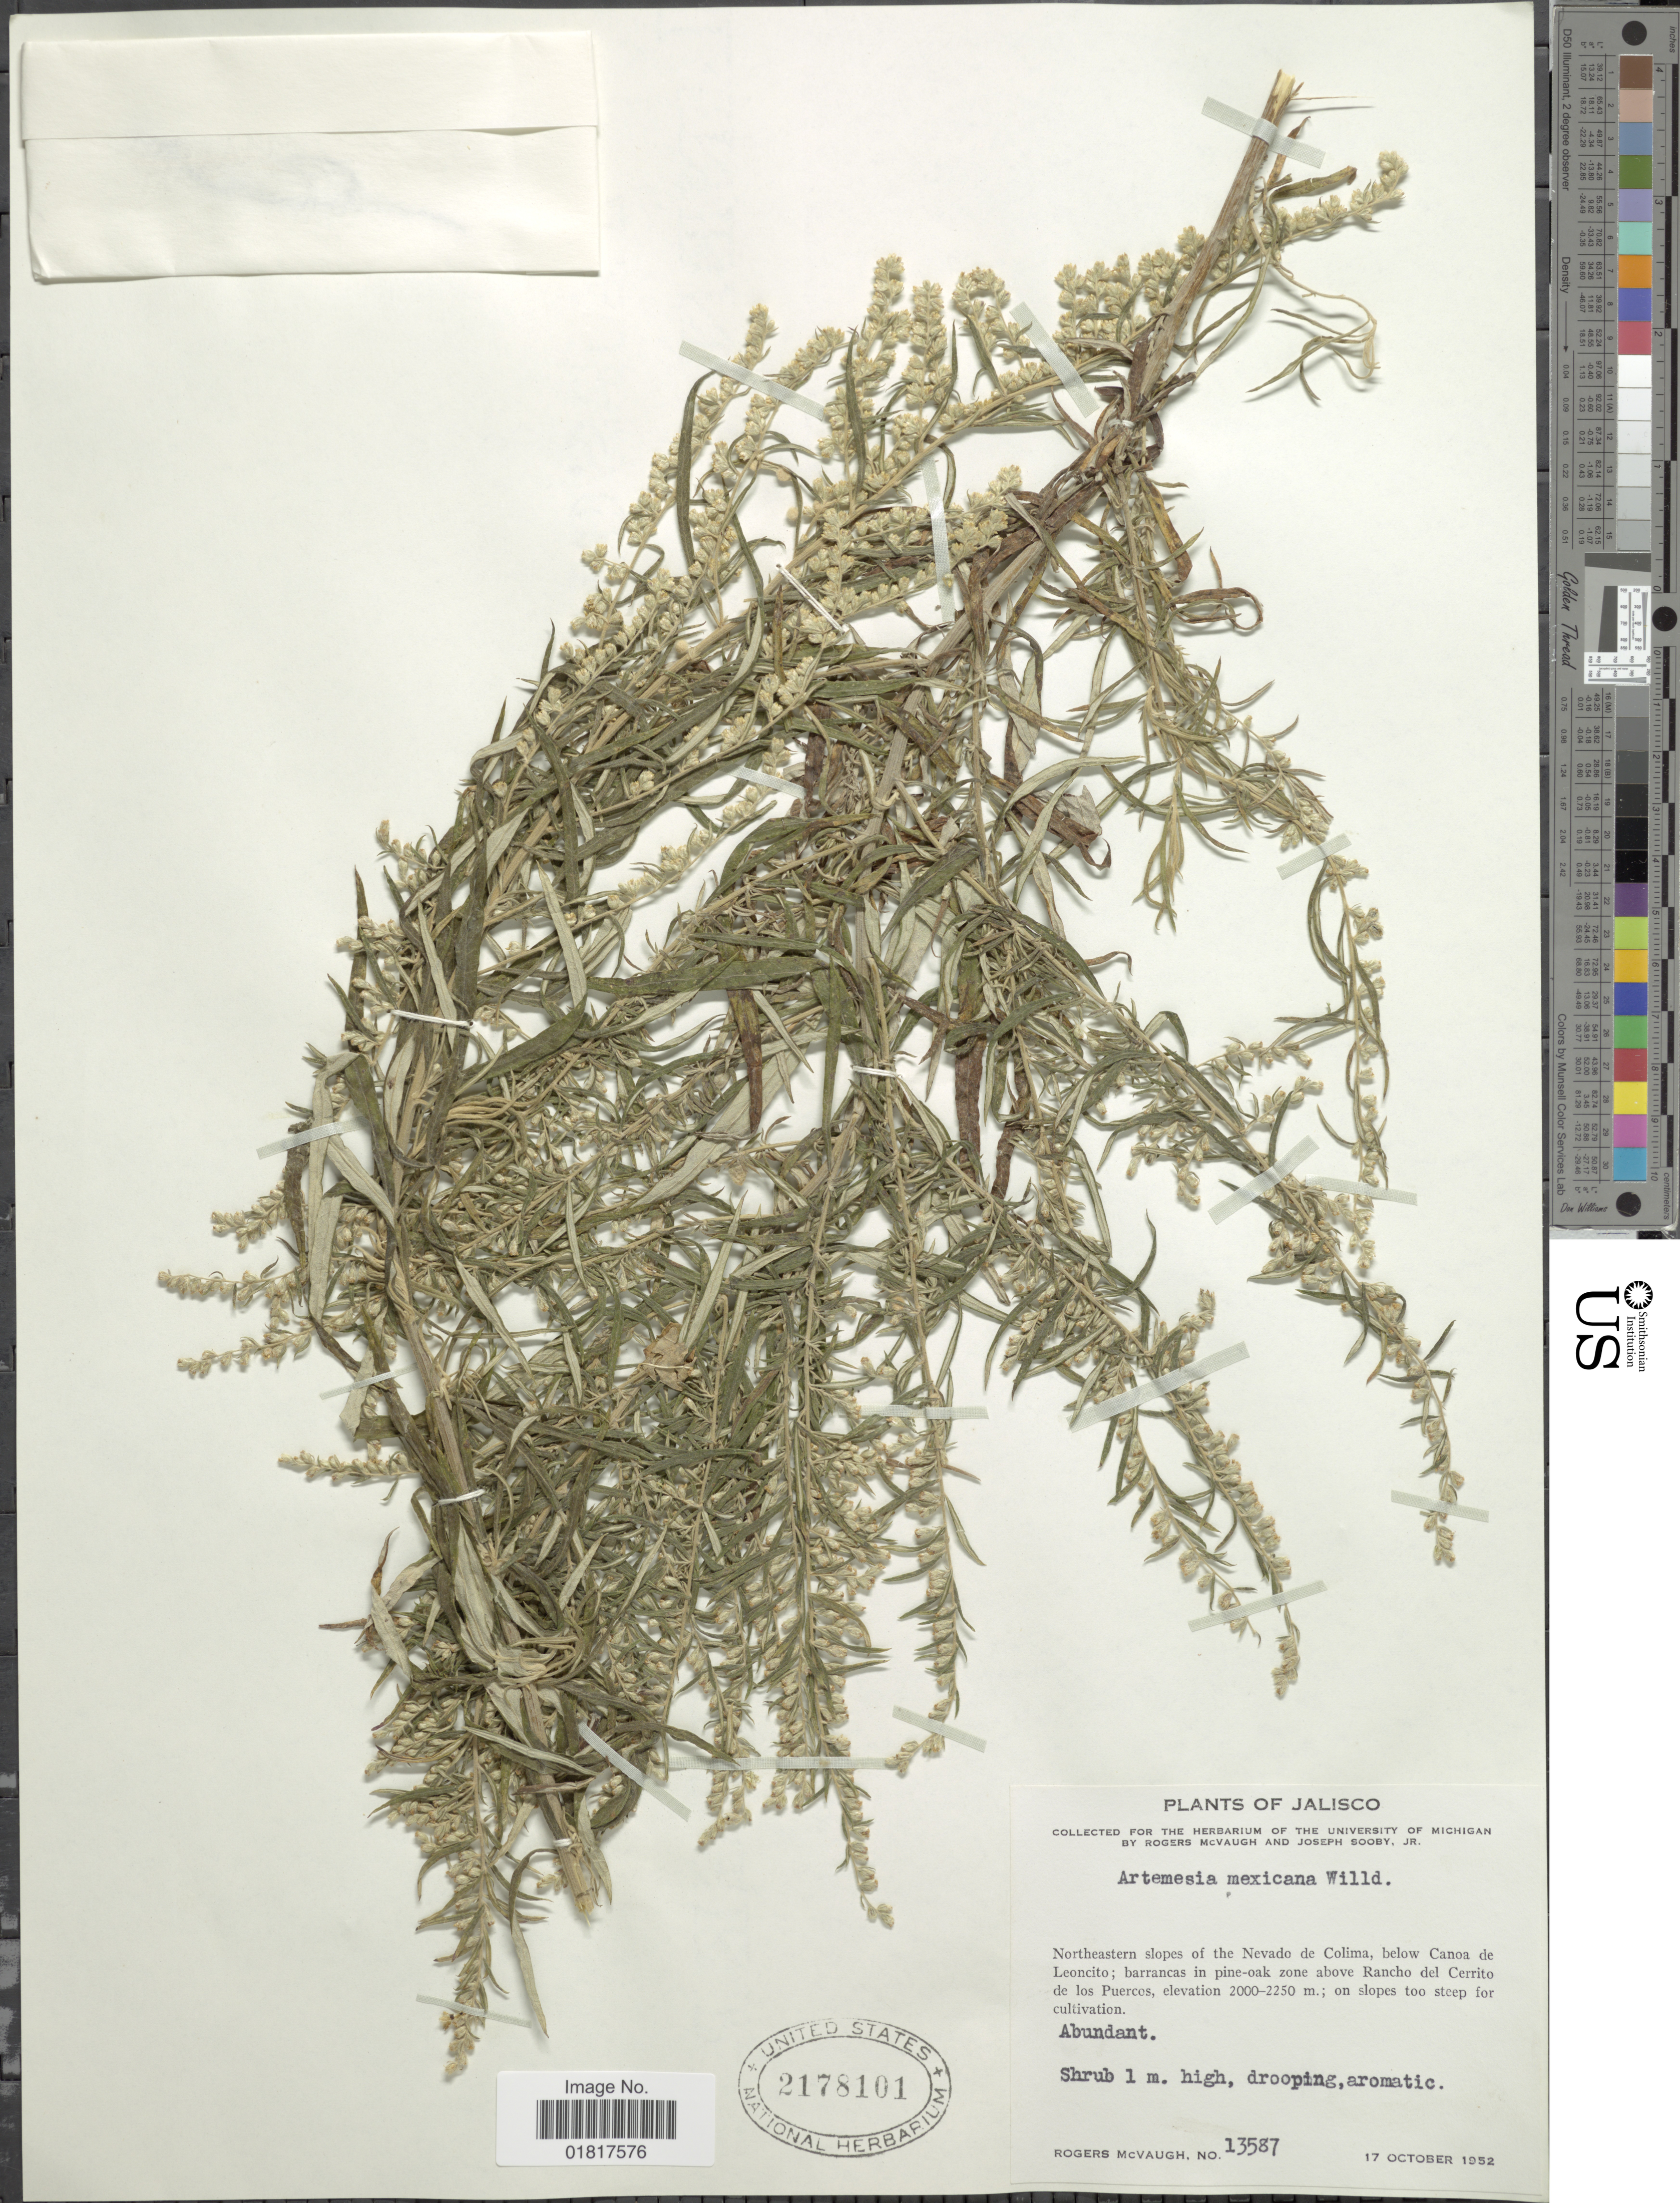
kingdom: Plantae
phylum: Tracheophyta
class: Magnoliopsida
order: Asterales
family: Asteraceae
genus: Artemisia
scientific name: Artemisia ludoviciana subsp. mexicana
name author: (Willd. ex Spreng.) D.D. Keck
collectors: R. McVaugh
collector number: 13587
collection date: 1952-10-17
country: Mexico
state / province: Jalisco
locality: Northeastern slopes of the Nevado de Colima, below Canao de Leoncito; barrancas in pine-oak zone above Rancho del Cerrito de los Puercos; on slopes too steep for cultivation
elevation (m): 2000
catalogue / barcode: US 2178101